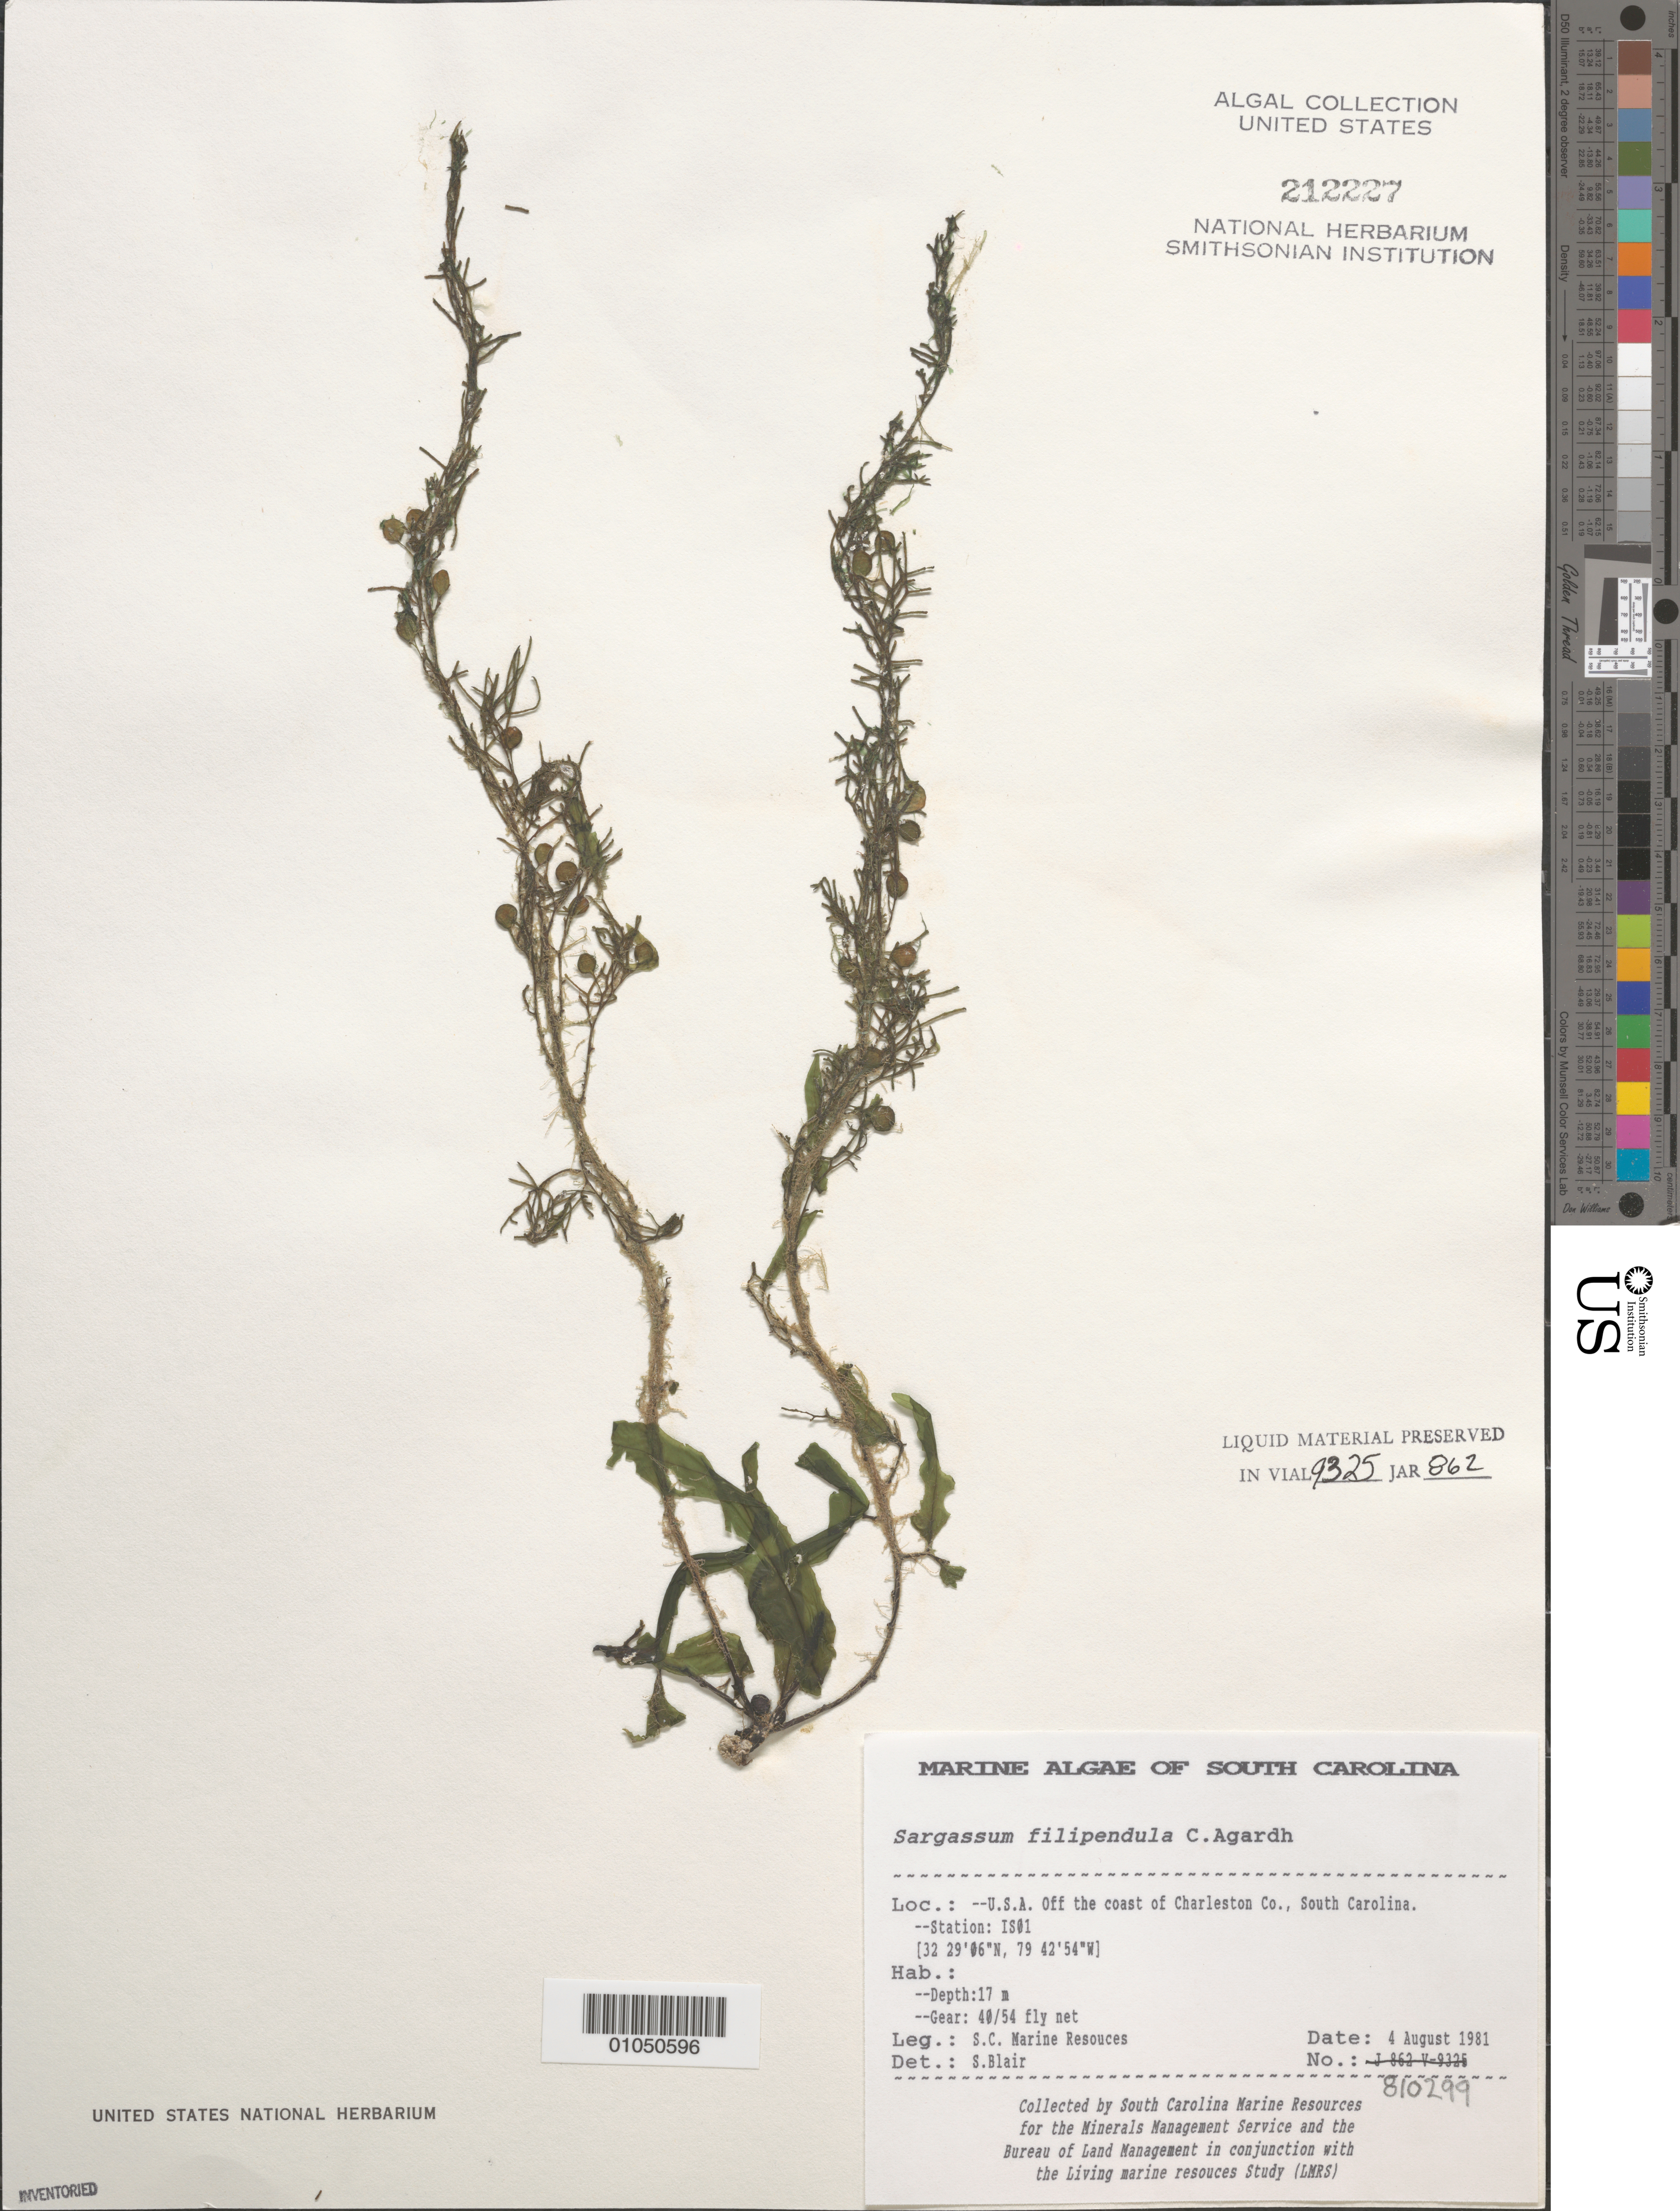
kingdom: Chromista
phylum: Ochrophyta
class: Phaeophyceae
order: Fucales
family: Sargassaceae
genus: Sargassum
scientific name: Sargassum filipendula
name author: C. Agardh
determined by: Blair, S. M.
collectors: South Carolina Marine Resources for BLM/MMS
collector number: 810299 Station IS01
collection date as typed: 04 Aug 1981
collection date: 1981-08-04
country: United States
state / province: South Carolina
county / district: Charleston County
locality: Off coast of Charleston County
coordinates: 32 29'06"N, 79 42'54"W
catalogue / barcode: US 212227